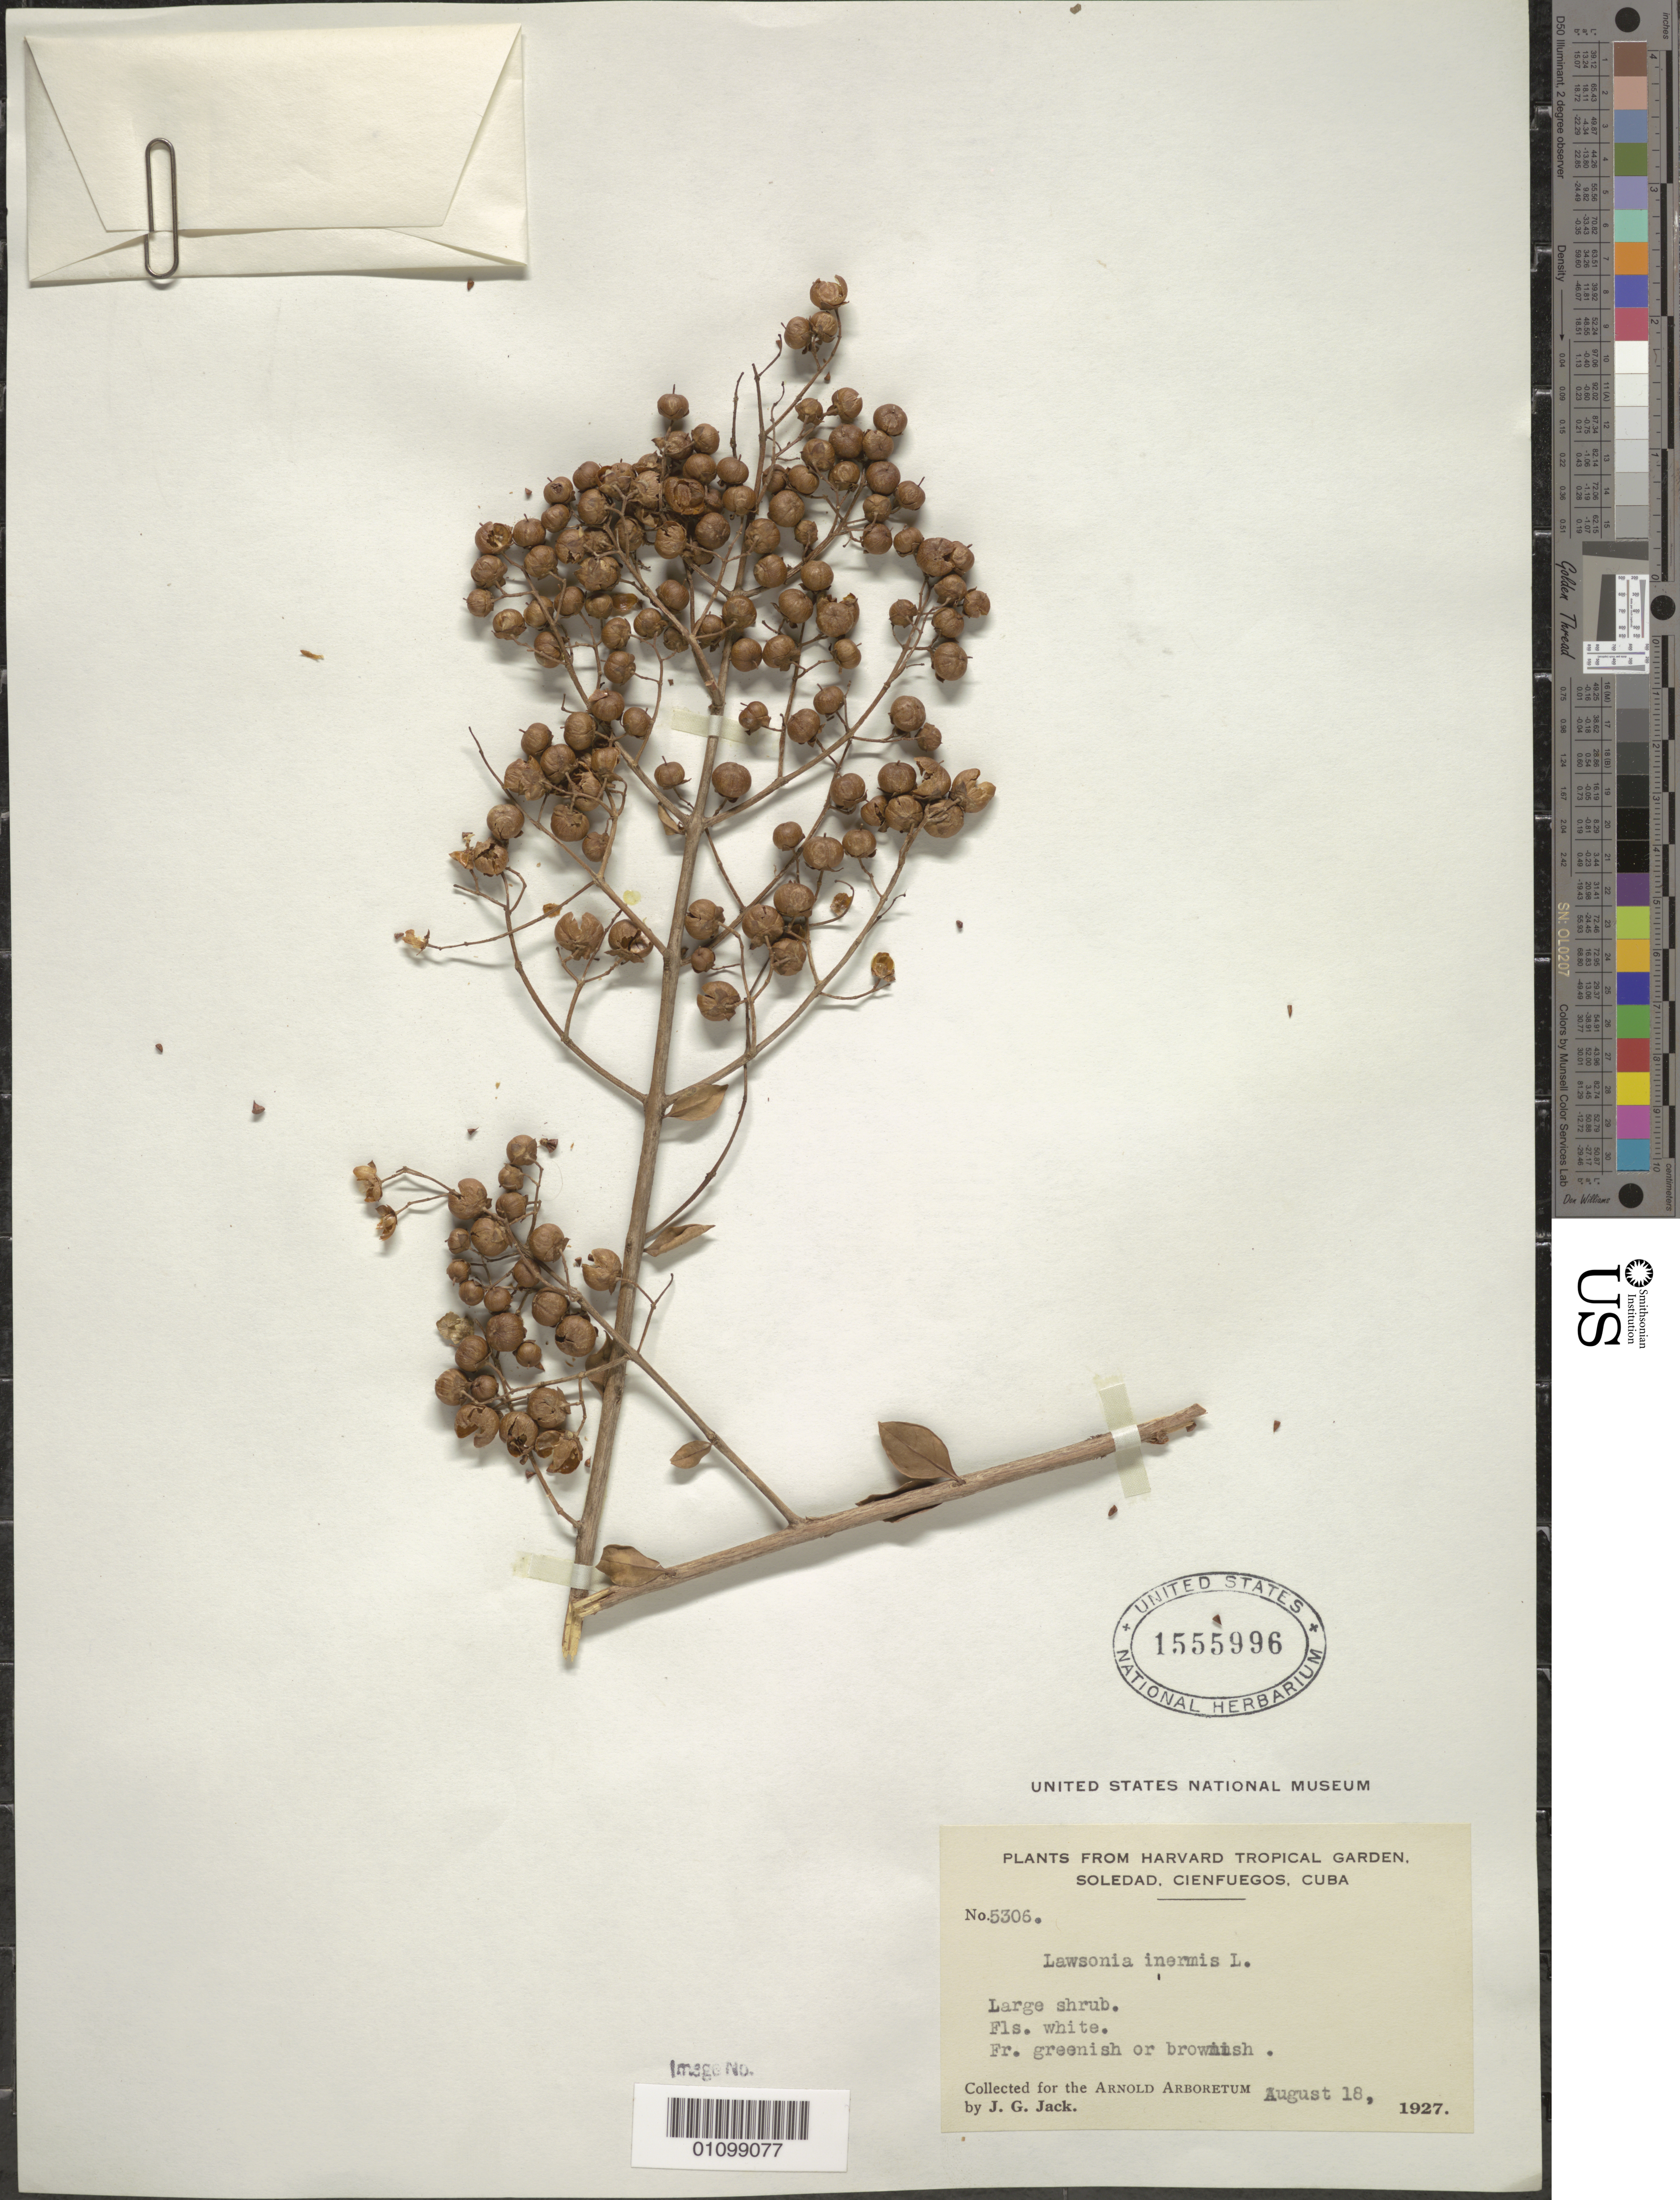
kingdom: Plantae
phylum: Tracheophyta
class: Magnoliopsida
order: Myrtales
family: Lythraceae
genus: Lawsonia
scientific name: Lawsonia inermis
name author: L.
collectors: J. G. Jack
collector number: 5306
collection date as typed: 18 Aug 1927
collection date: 1927-08-18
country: Cuba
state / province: Cienfuegos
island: Cuba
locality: Soledad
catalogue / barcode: US 1555996